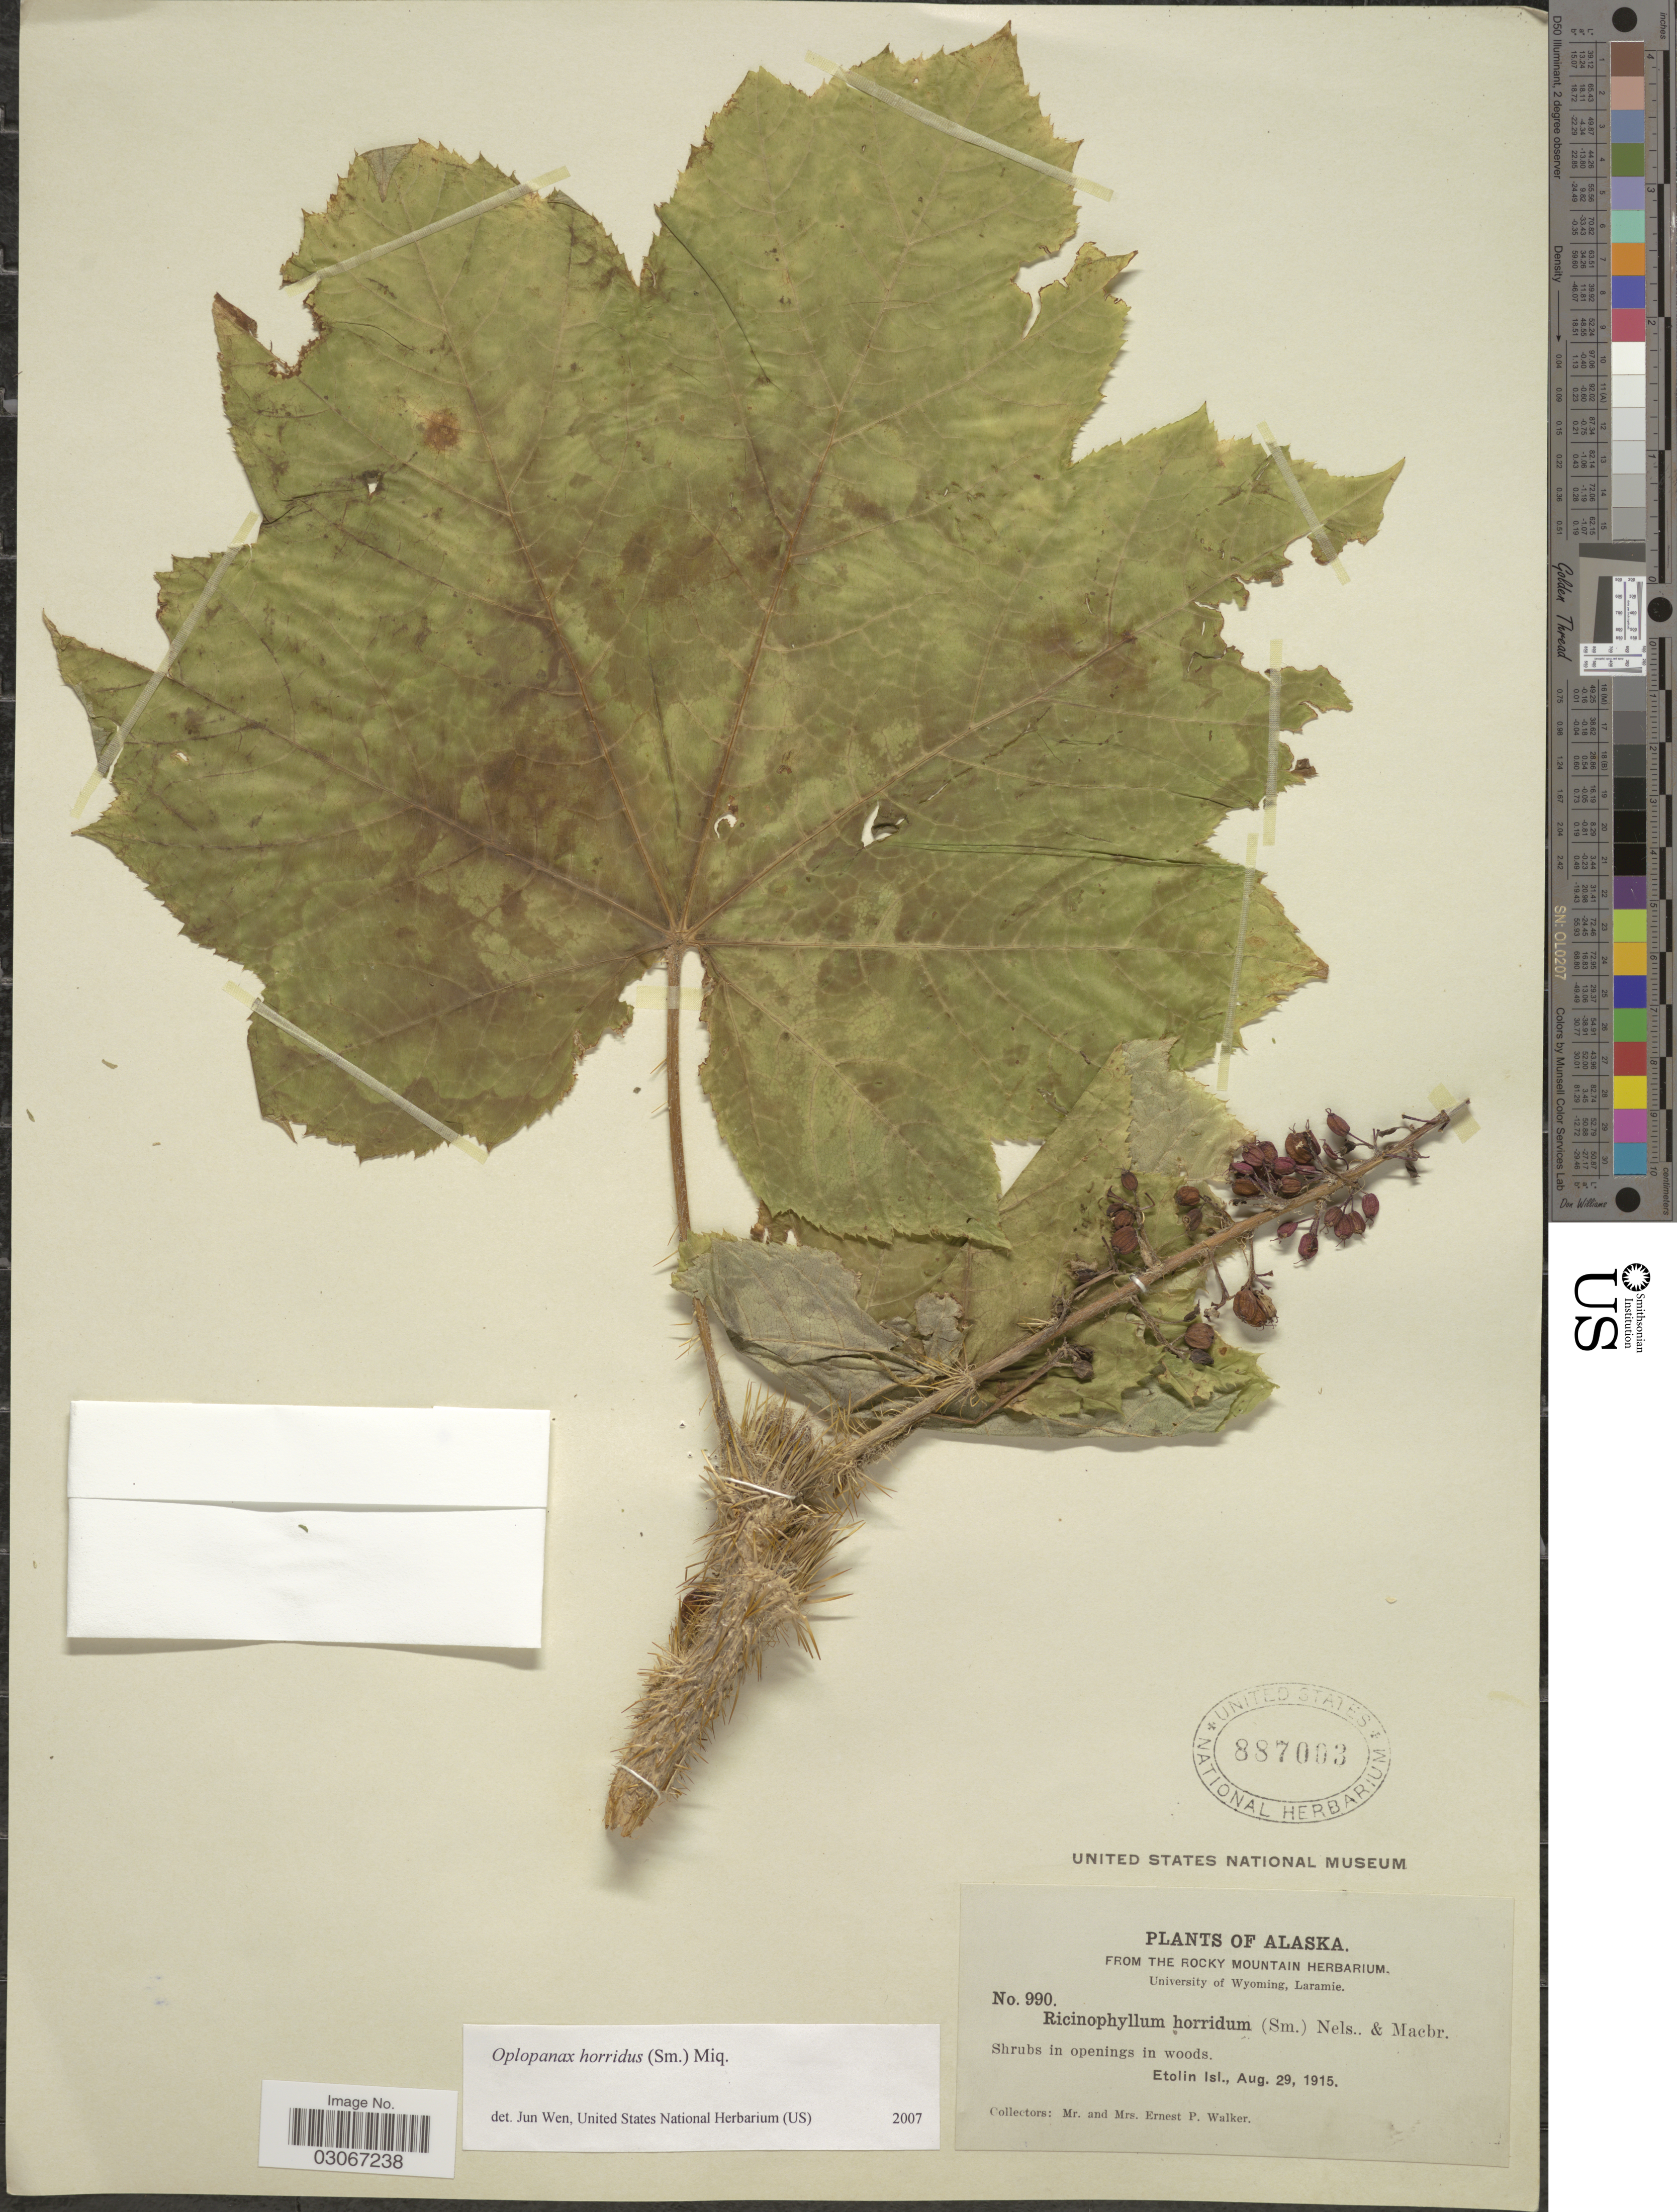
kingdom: Plantae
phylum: Tracheophyta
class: Magnoliopsida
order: Apiales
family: Apiaceae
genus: Opopanax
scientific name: Opopanax horridus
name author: Miq. ex Dippel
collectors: E. P. Walker & E. Walker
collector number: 990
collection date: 1915-08-29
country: United States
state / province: Alaska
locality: Etolin Isl.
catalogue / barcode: US 887003